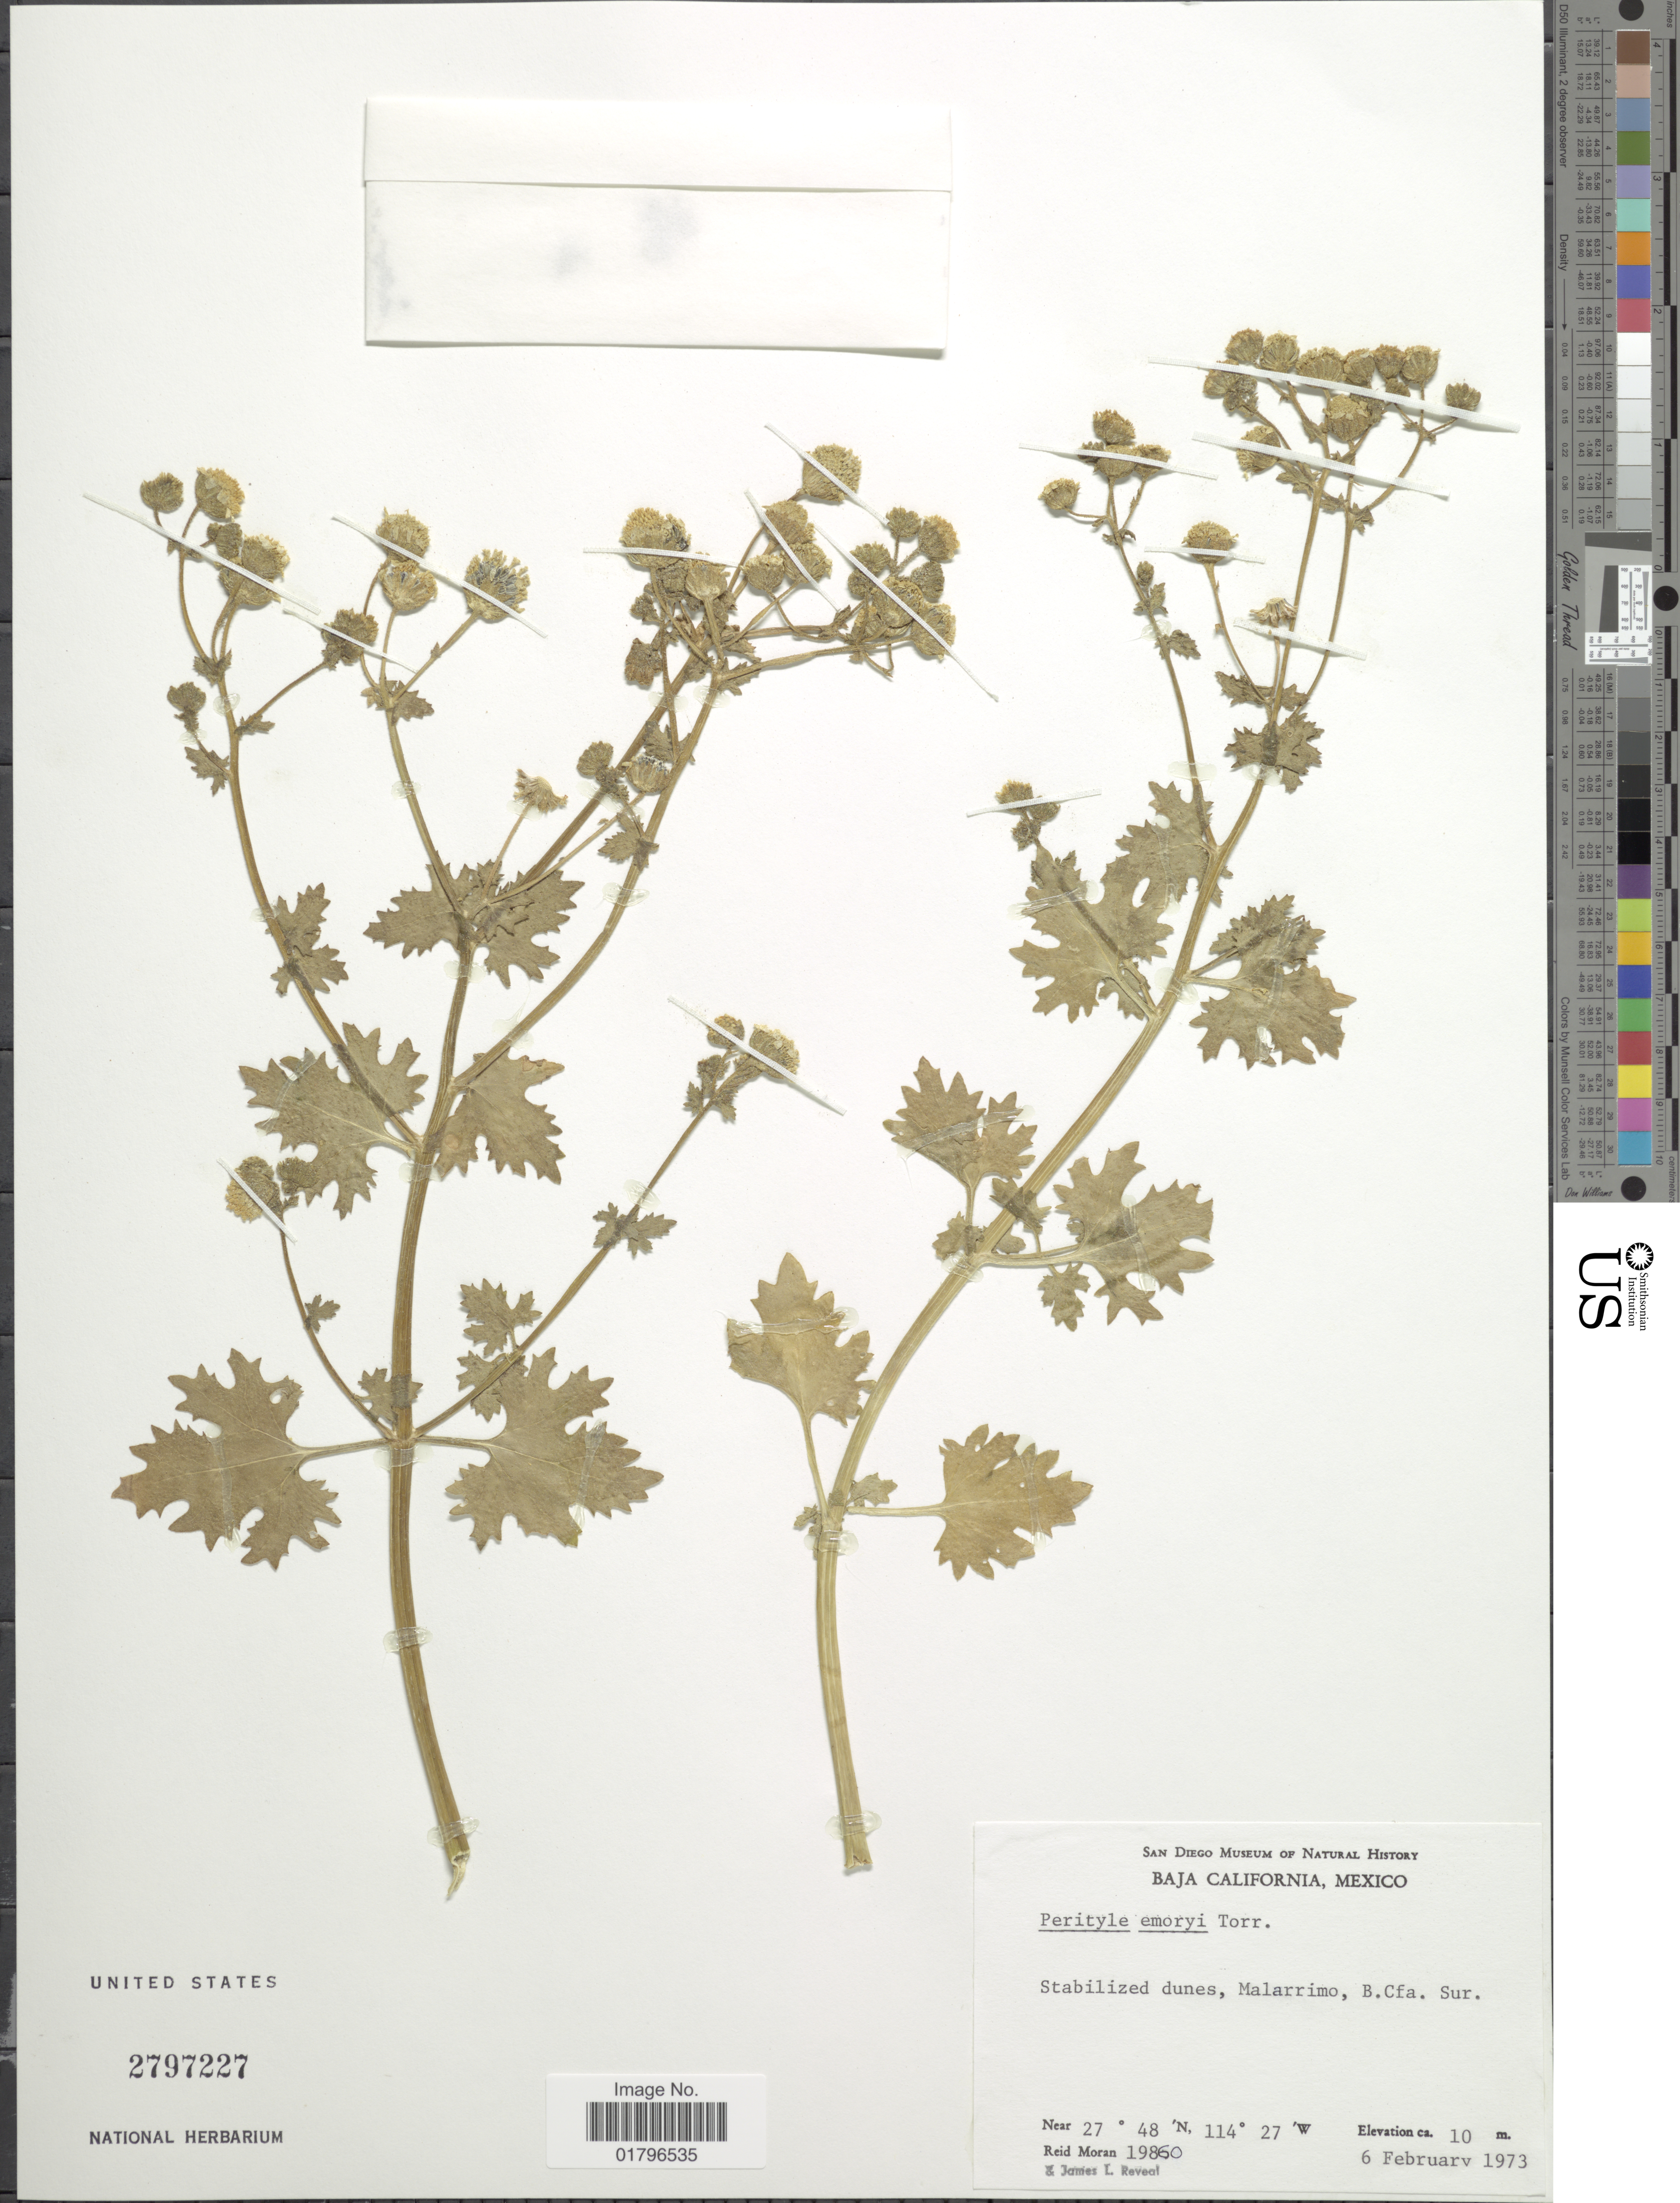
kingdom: Plantae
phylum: Tracheophyta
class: Magnoliopsida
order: Asterales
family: Asteraceae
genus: Perityle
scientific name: Perityle emoryi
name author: Torr.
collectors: R. V. Moran & J. L. Reveal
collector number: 19860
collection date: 1973-02-06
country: Mexico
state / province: Baja California Sur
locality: Malarrimo, B.Cfa. Sur. Baja California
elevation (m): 10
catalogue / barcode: US 2797227